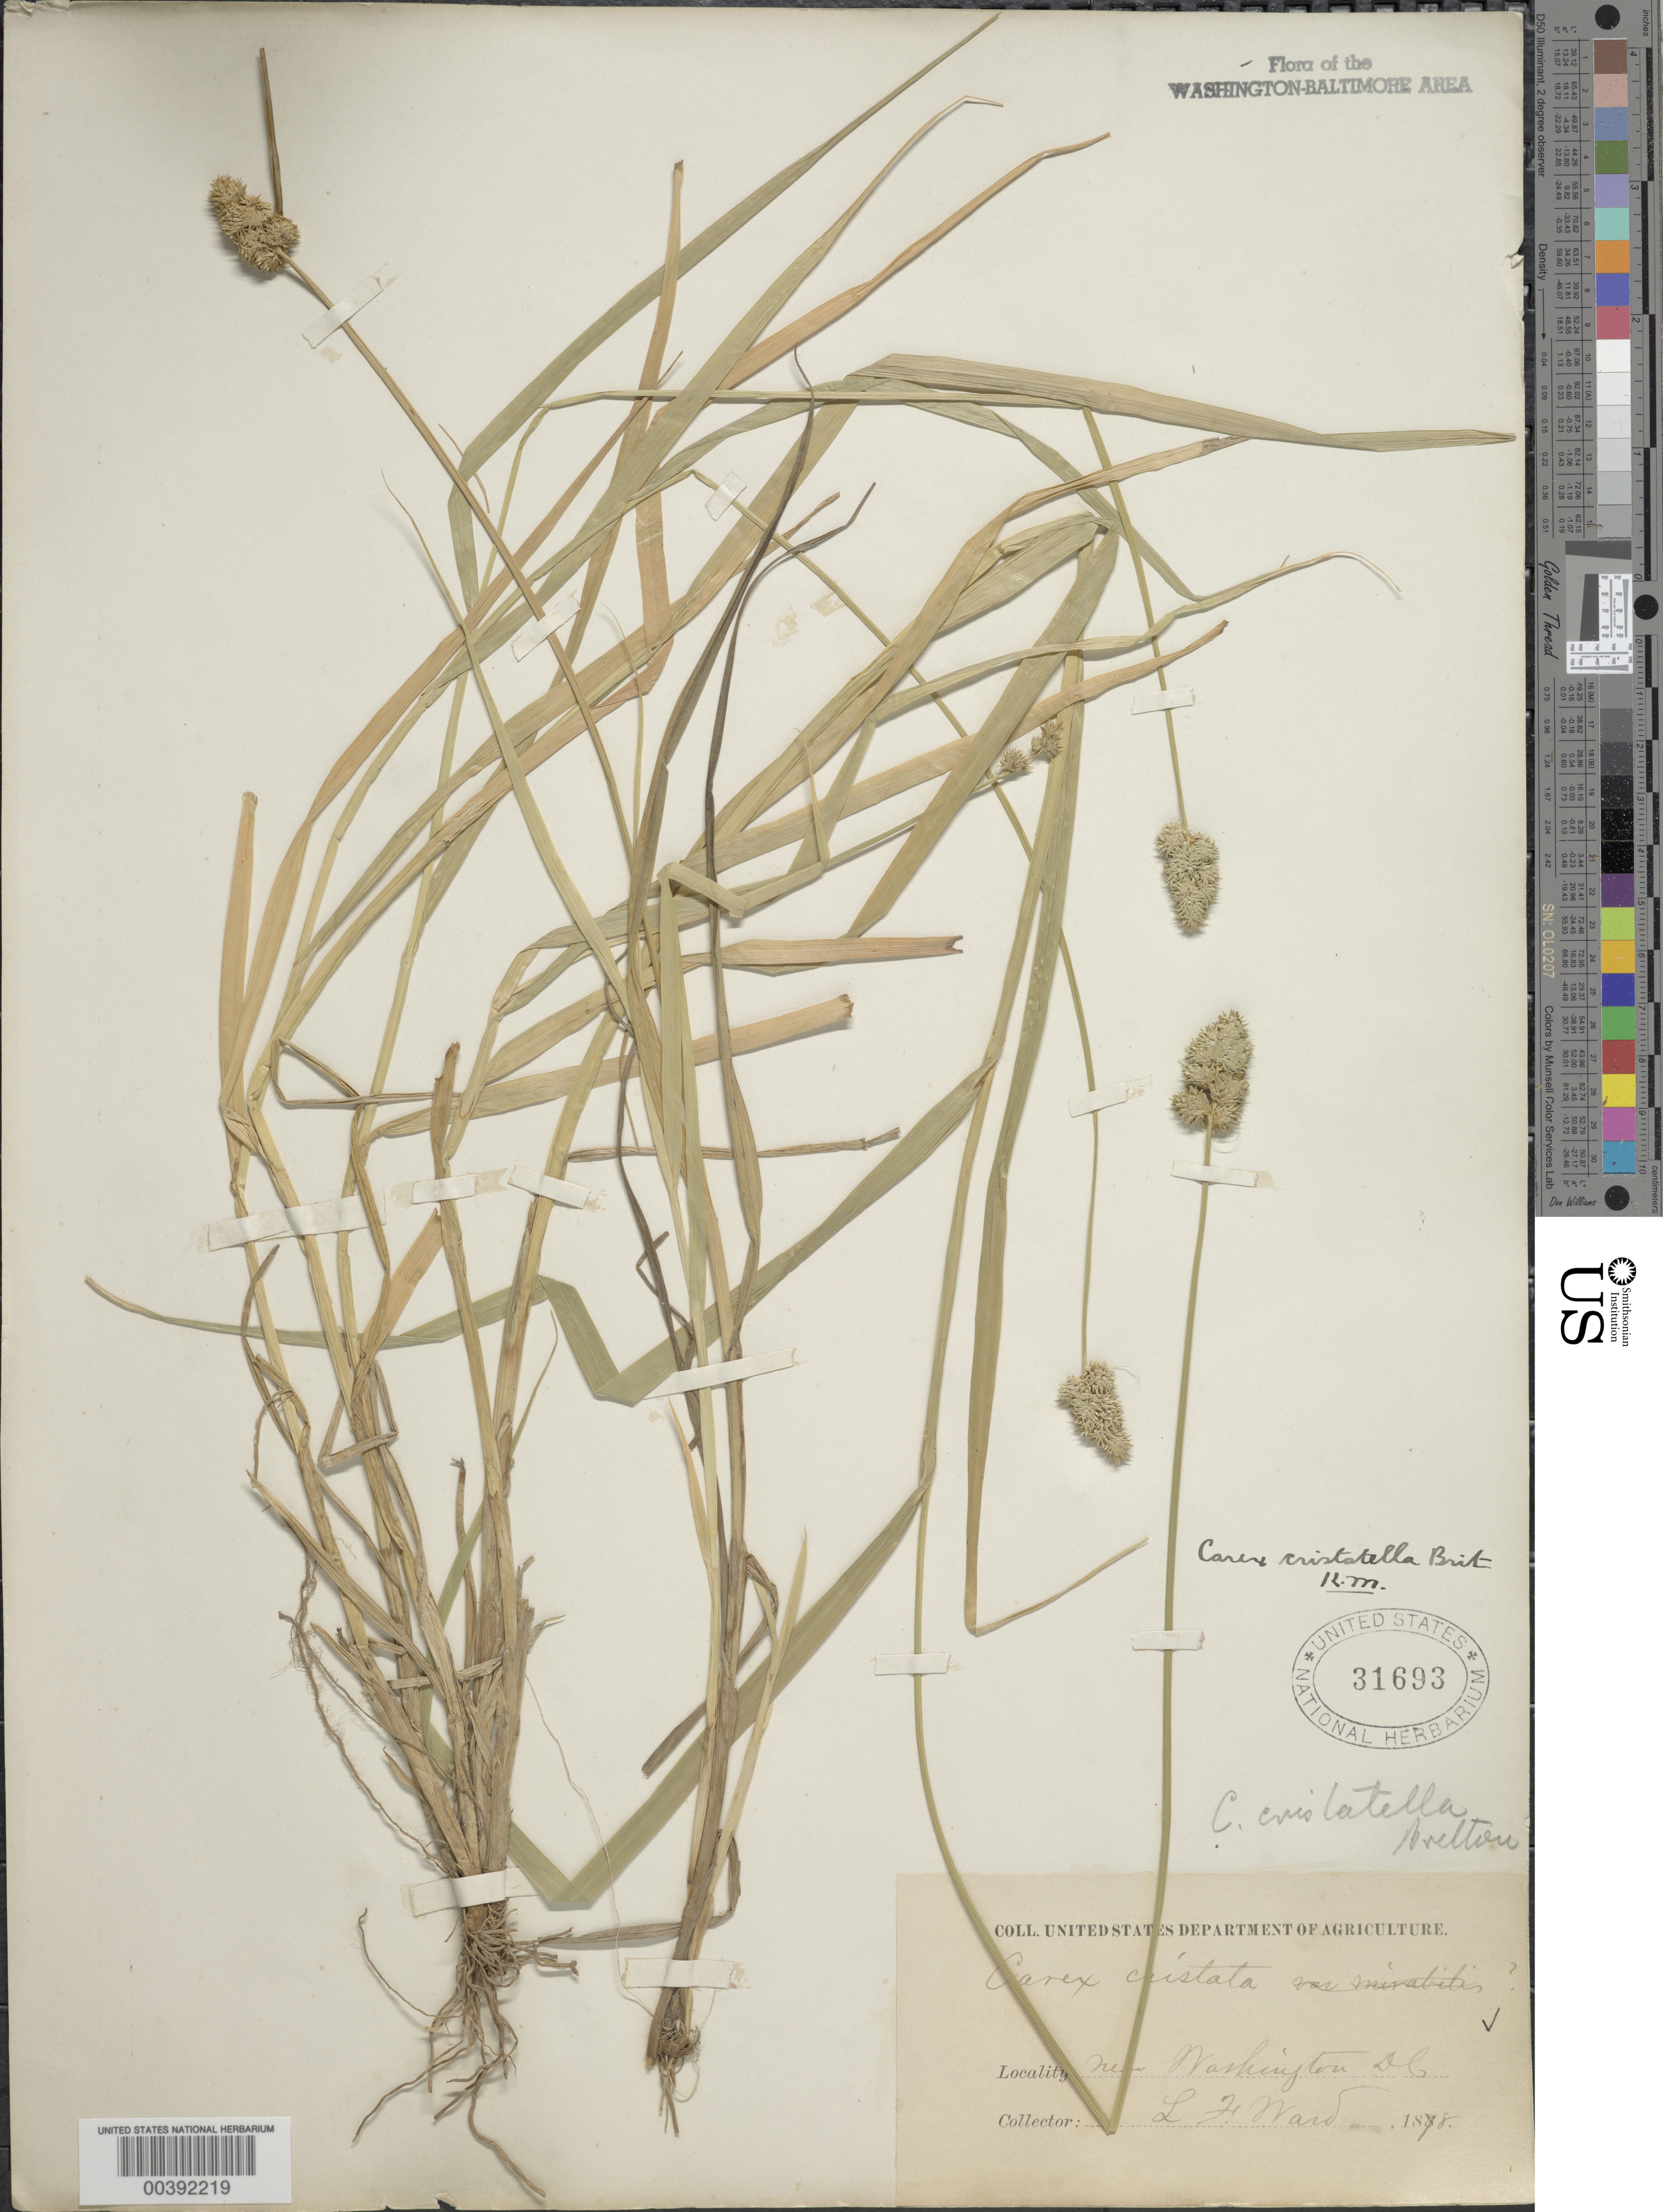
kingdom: Plantae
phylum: Tracheophyta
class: Liliopsida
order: Poales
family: Cyperaceae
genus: Carex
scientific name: Carex cristatella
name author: Britton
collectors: L. F. Ward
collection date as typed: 1878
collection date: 1878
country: United States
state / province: District of Columbia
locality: DC vicinity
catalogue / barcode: US 31693